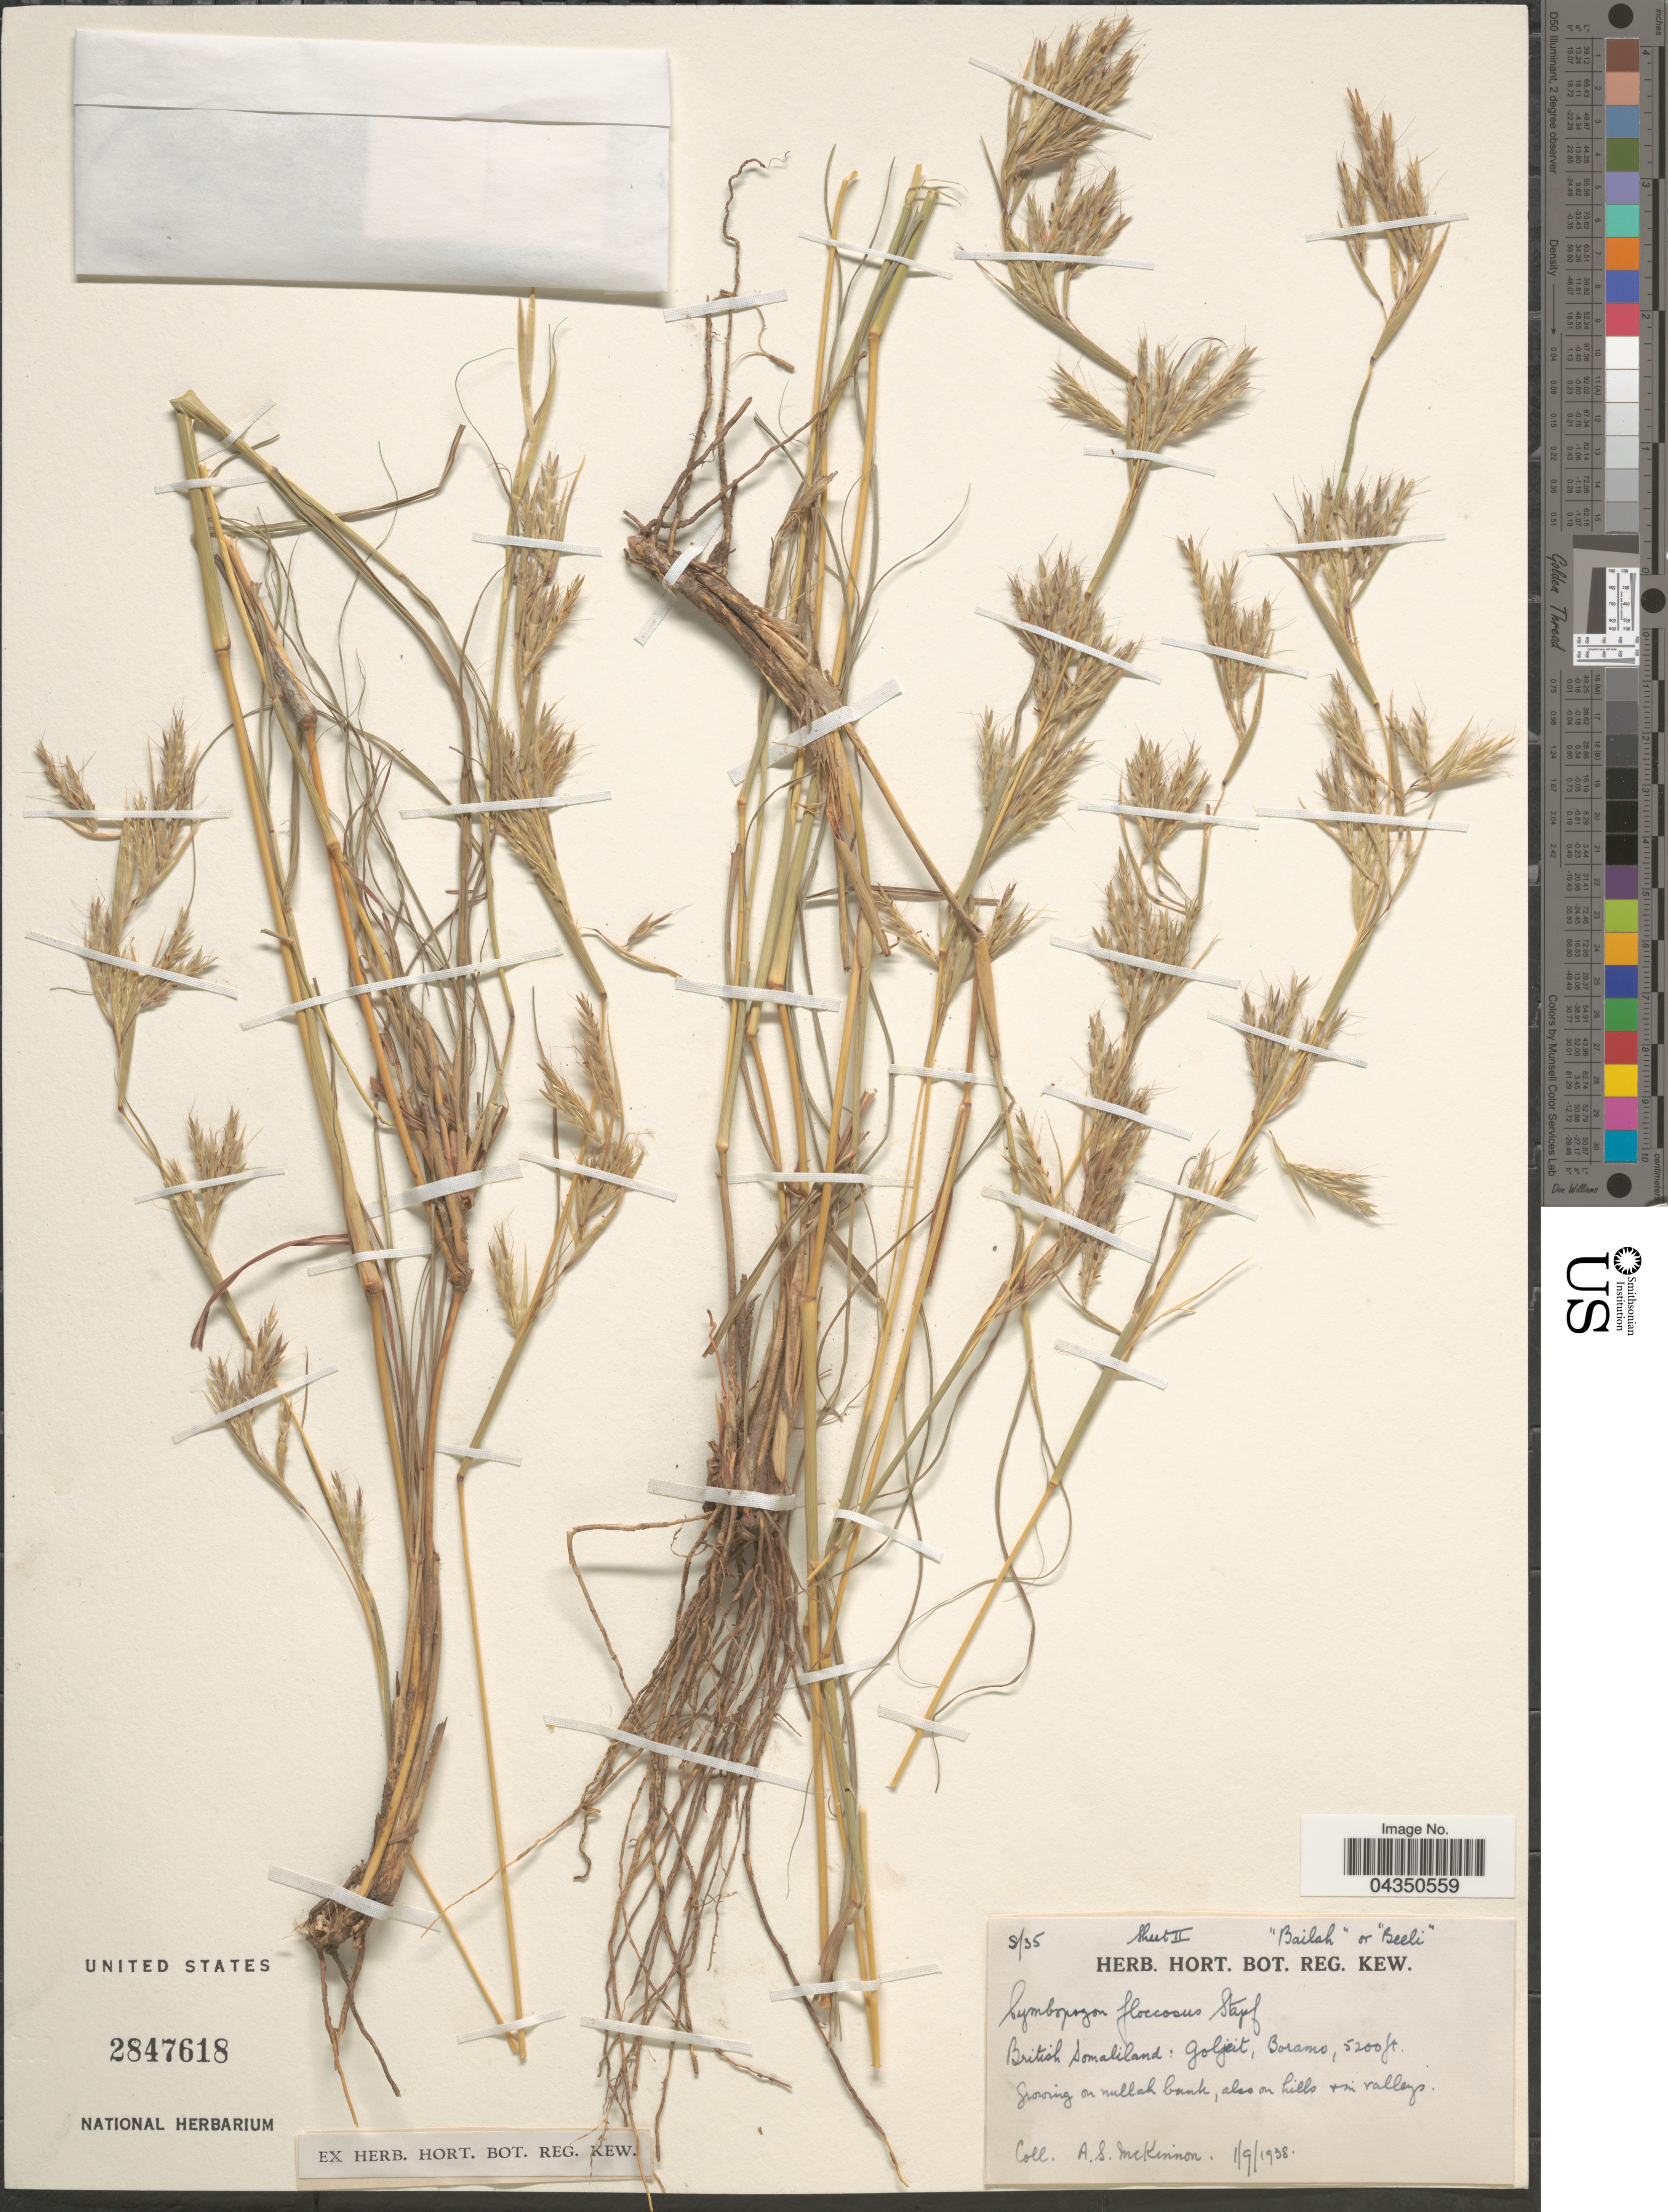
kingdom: Plantae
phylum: Tracheophyta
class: Liliopsida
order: Poales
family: Poaceae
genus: Cymbopogon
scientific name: Cymbopogon commutatus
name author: (Steud.) Stapf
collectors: A. Mckinnon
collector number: S/35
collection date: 1938-09-01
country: Somalia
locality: British Somaliland: Goljeit, Boramo.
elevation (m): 1585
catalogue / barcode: US 2847618